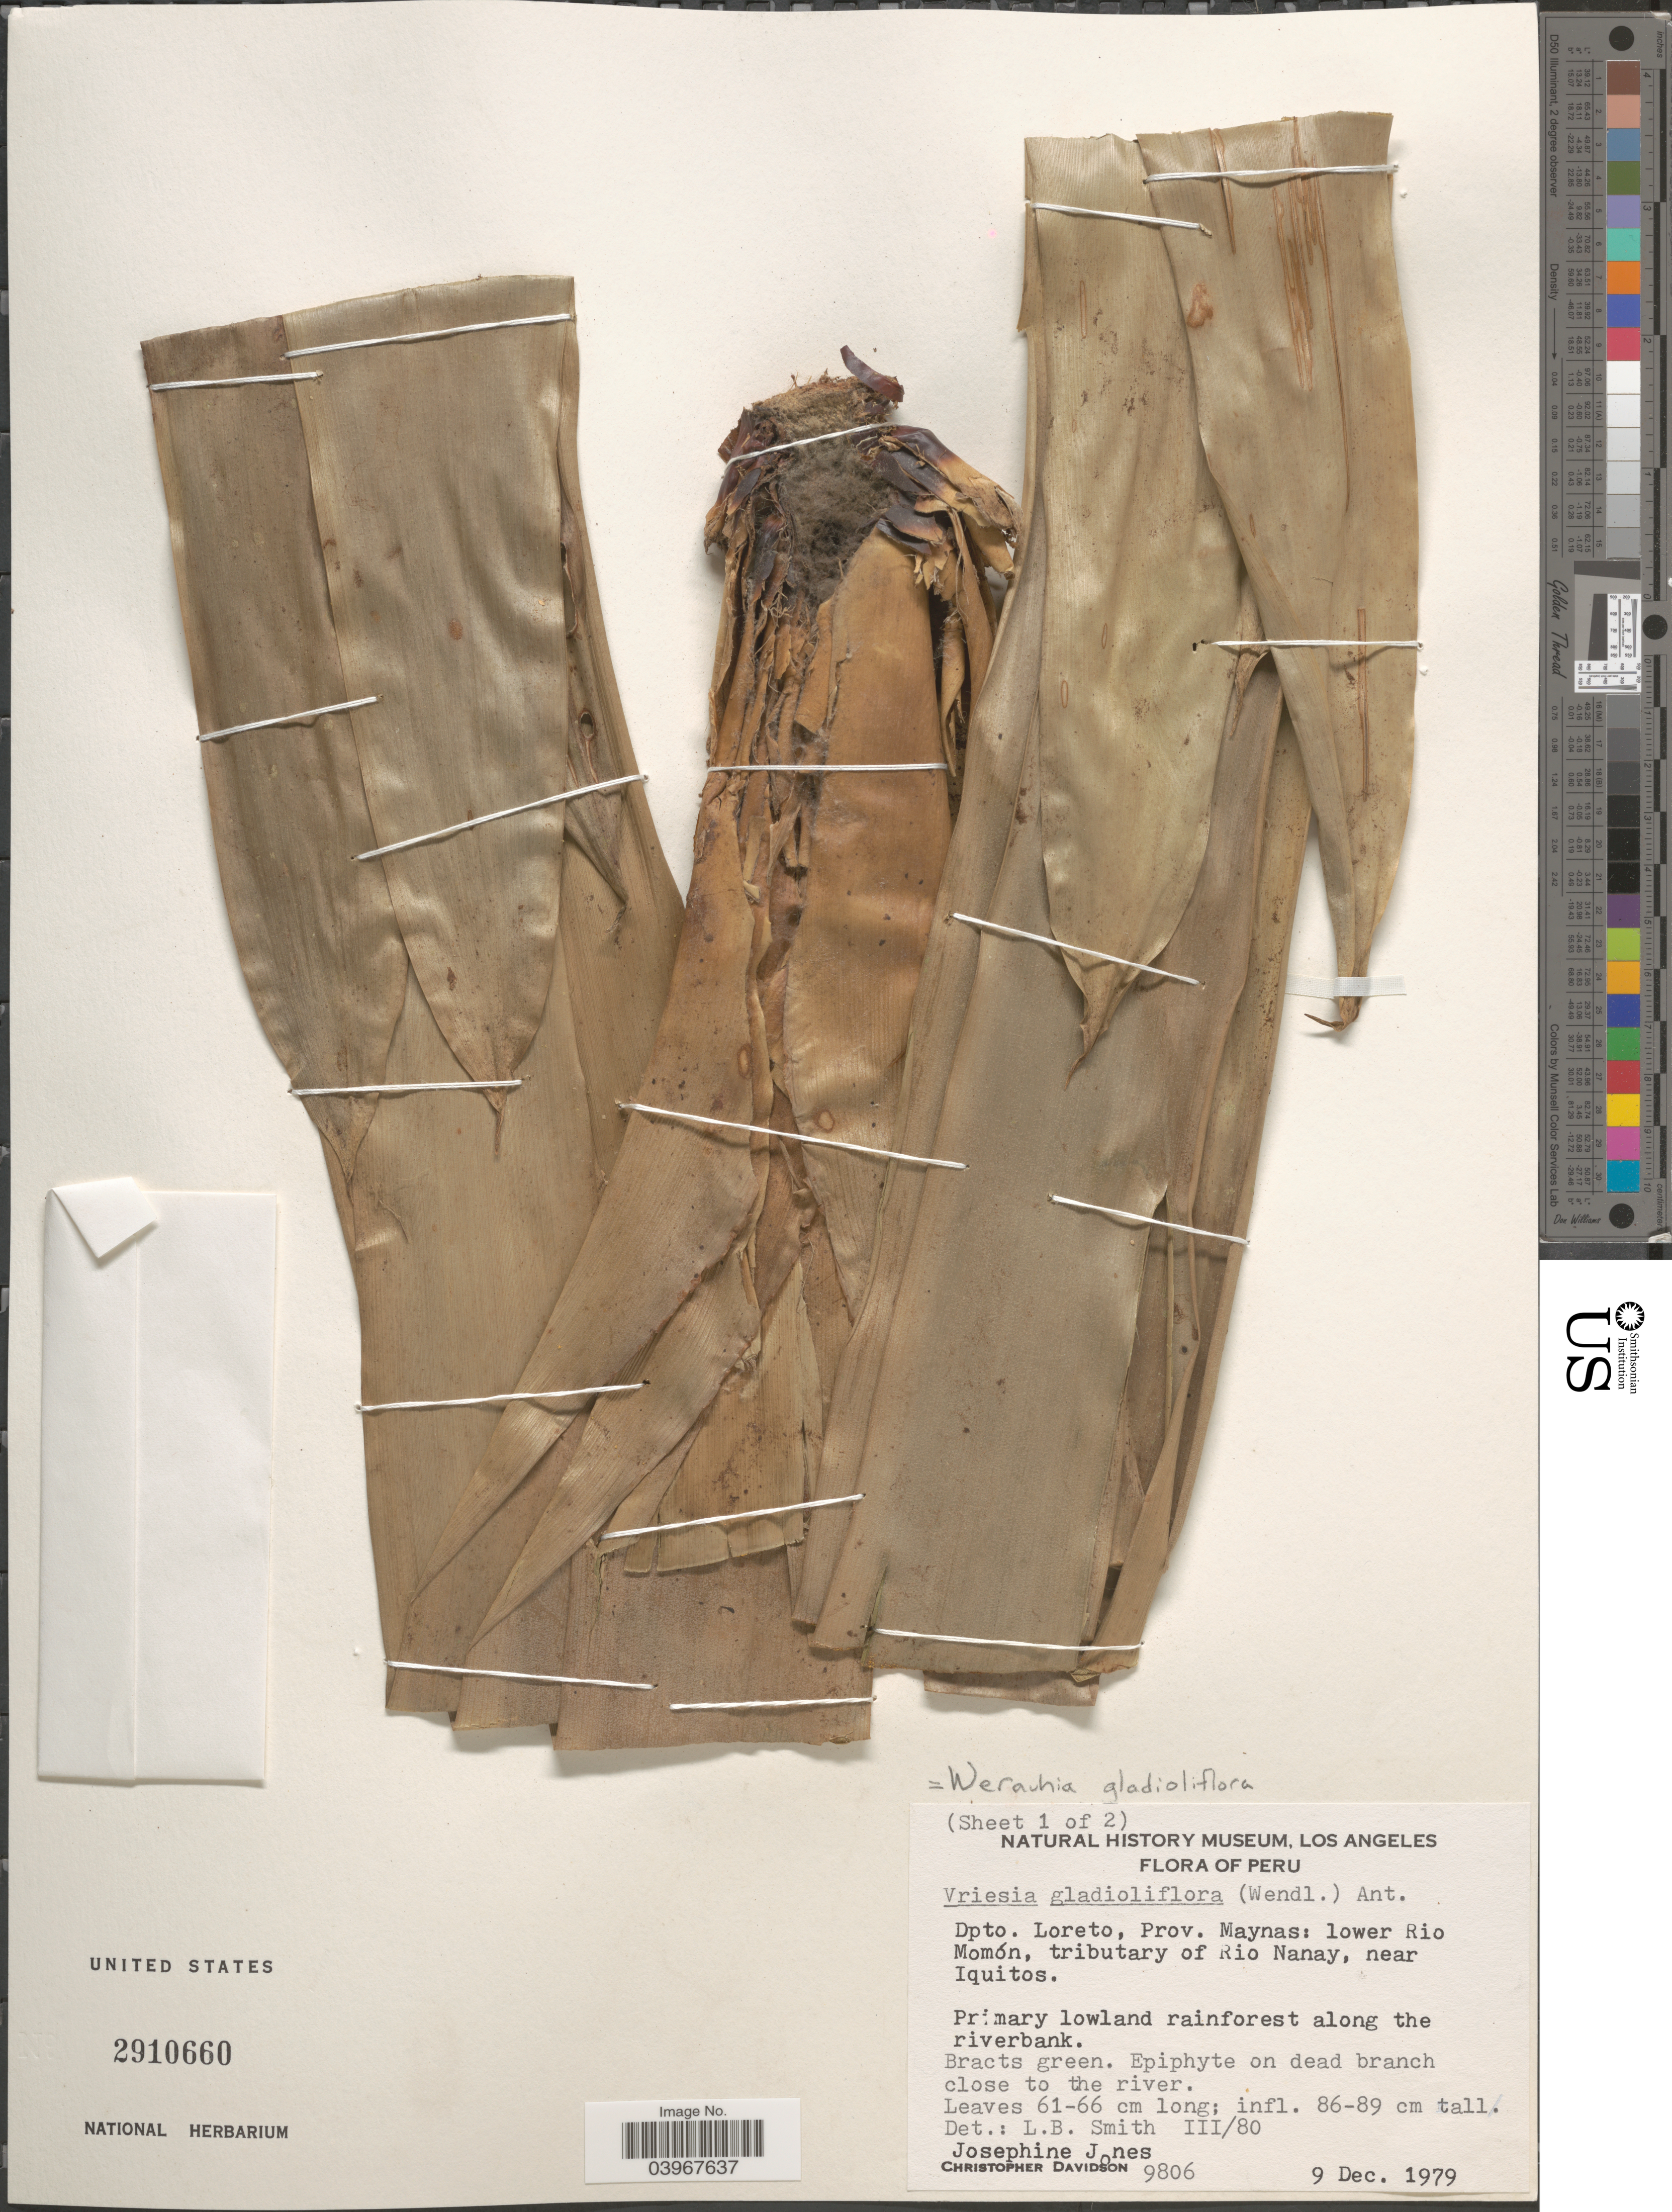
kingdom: Plantae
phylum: Tracheophyta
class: Liliopsida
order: Poales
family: Bromeliaceae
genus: Werauhia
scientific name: Werauhia gladioliflora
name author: (H. Wendl.) J.R. Grant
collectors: J. Jones & C. Davidson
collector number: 9806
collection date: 1979-12-09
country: Peru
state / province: Loreto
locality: Dpto. Loreto, Prov. Maynas: lower Rio Momón, tributary of Rio Nanay, near Iquitos. Primary lowland rainforest along the riverbank.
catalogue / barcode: US 2910660